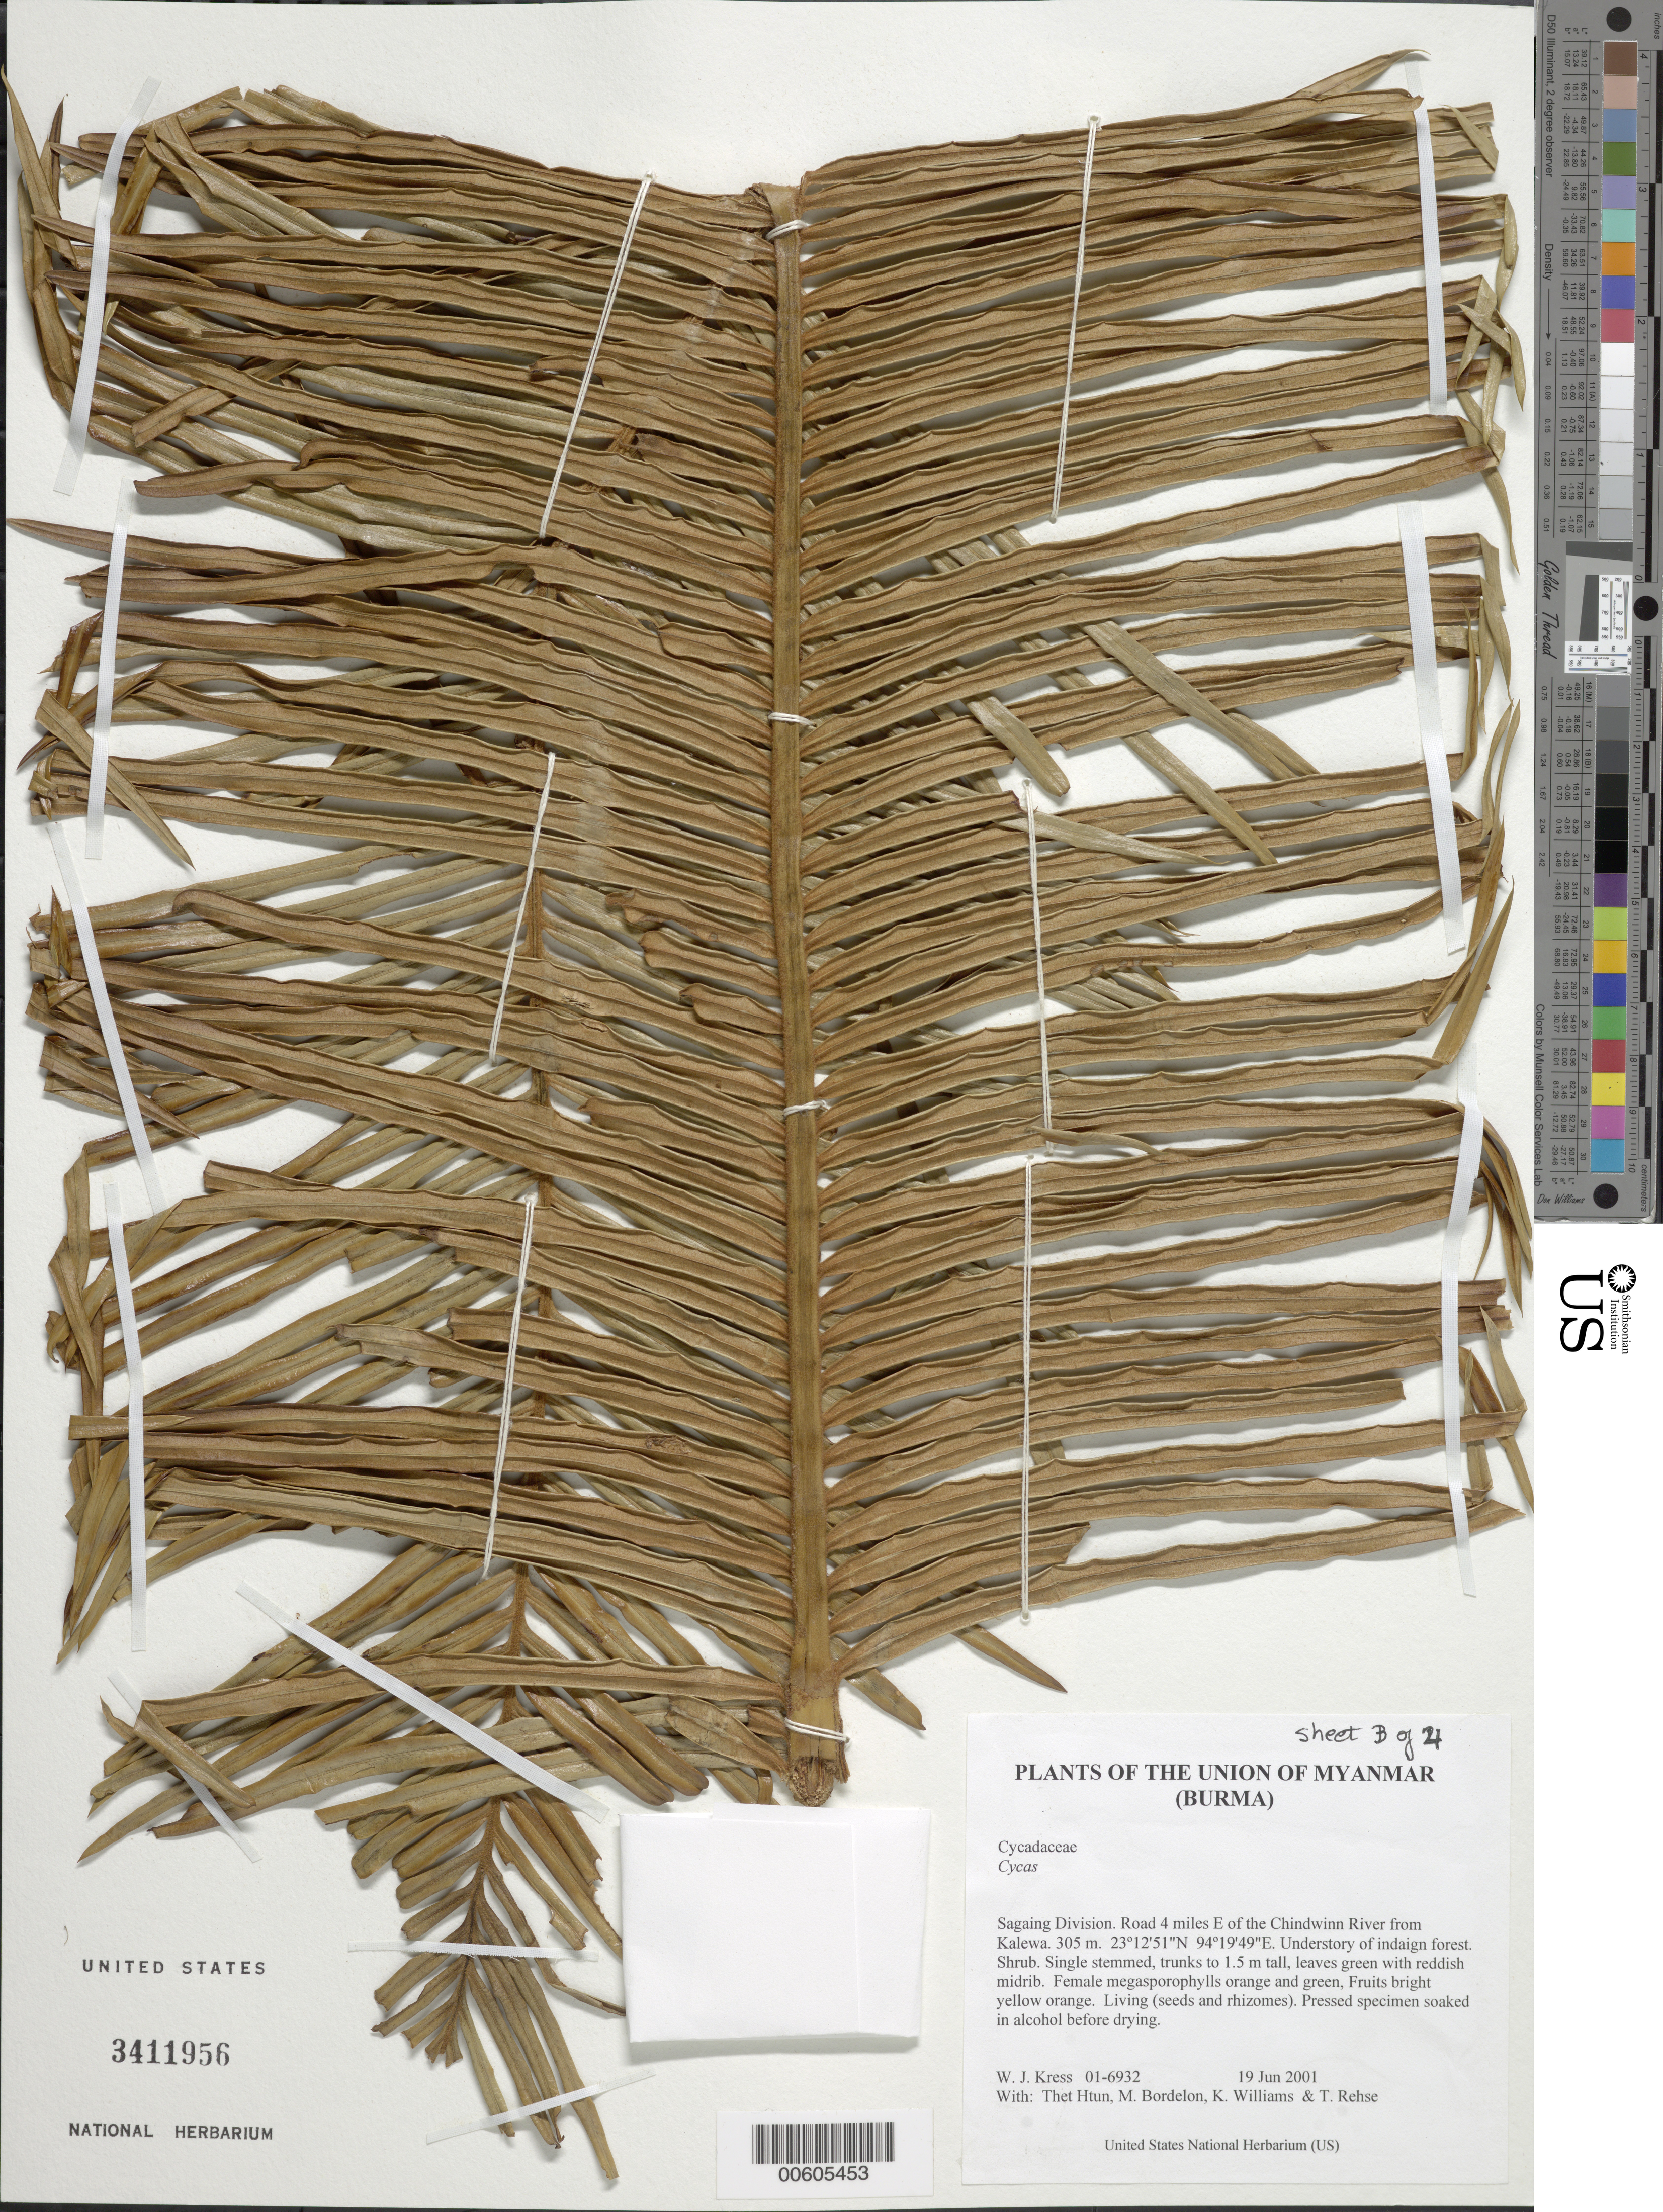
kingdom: Plantae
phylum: Tracheophyta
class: Cycadopsida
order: Cycadales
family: Cycadaceae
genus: Cycas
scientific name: Cycas sp.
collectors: W. J. Kress, Thet Htun, M. Bordelon, K. J. Williams & T. Rehse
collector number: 01-6932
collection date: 2001-06-19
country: Myanmar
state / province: Sagaing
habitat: Understory of indaign forest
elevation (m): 305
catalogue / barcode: US 3411956